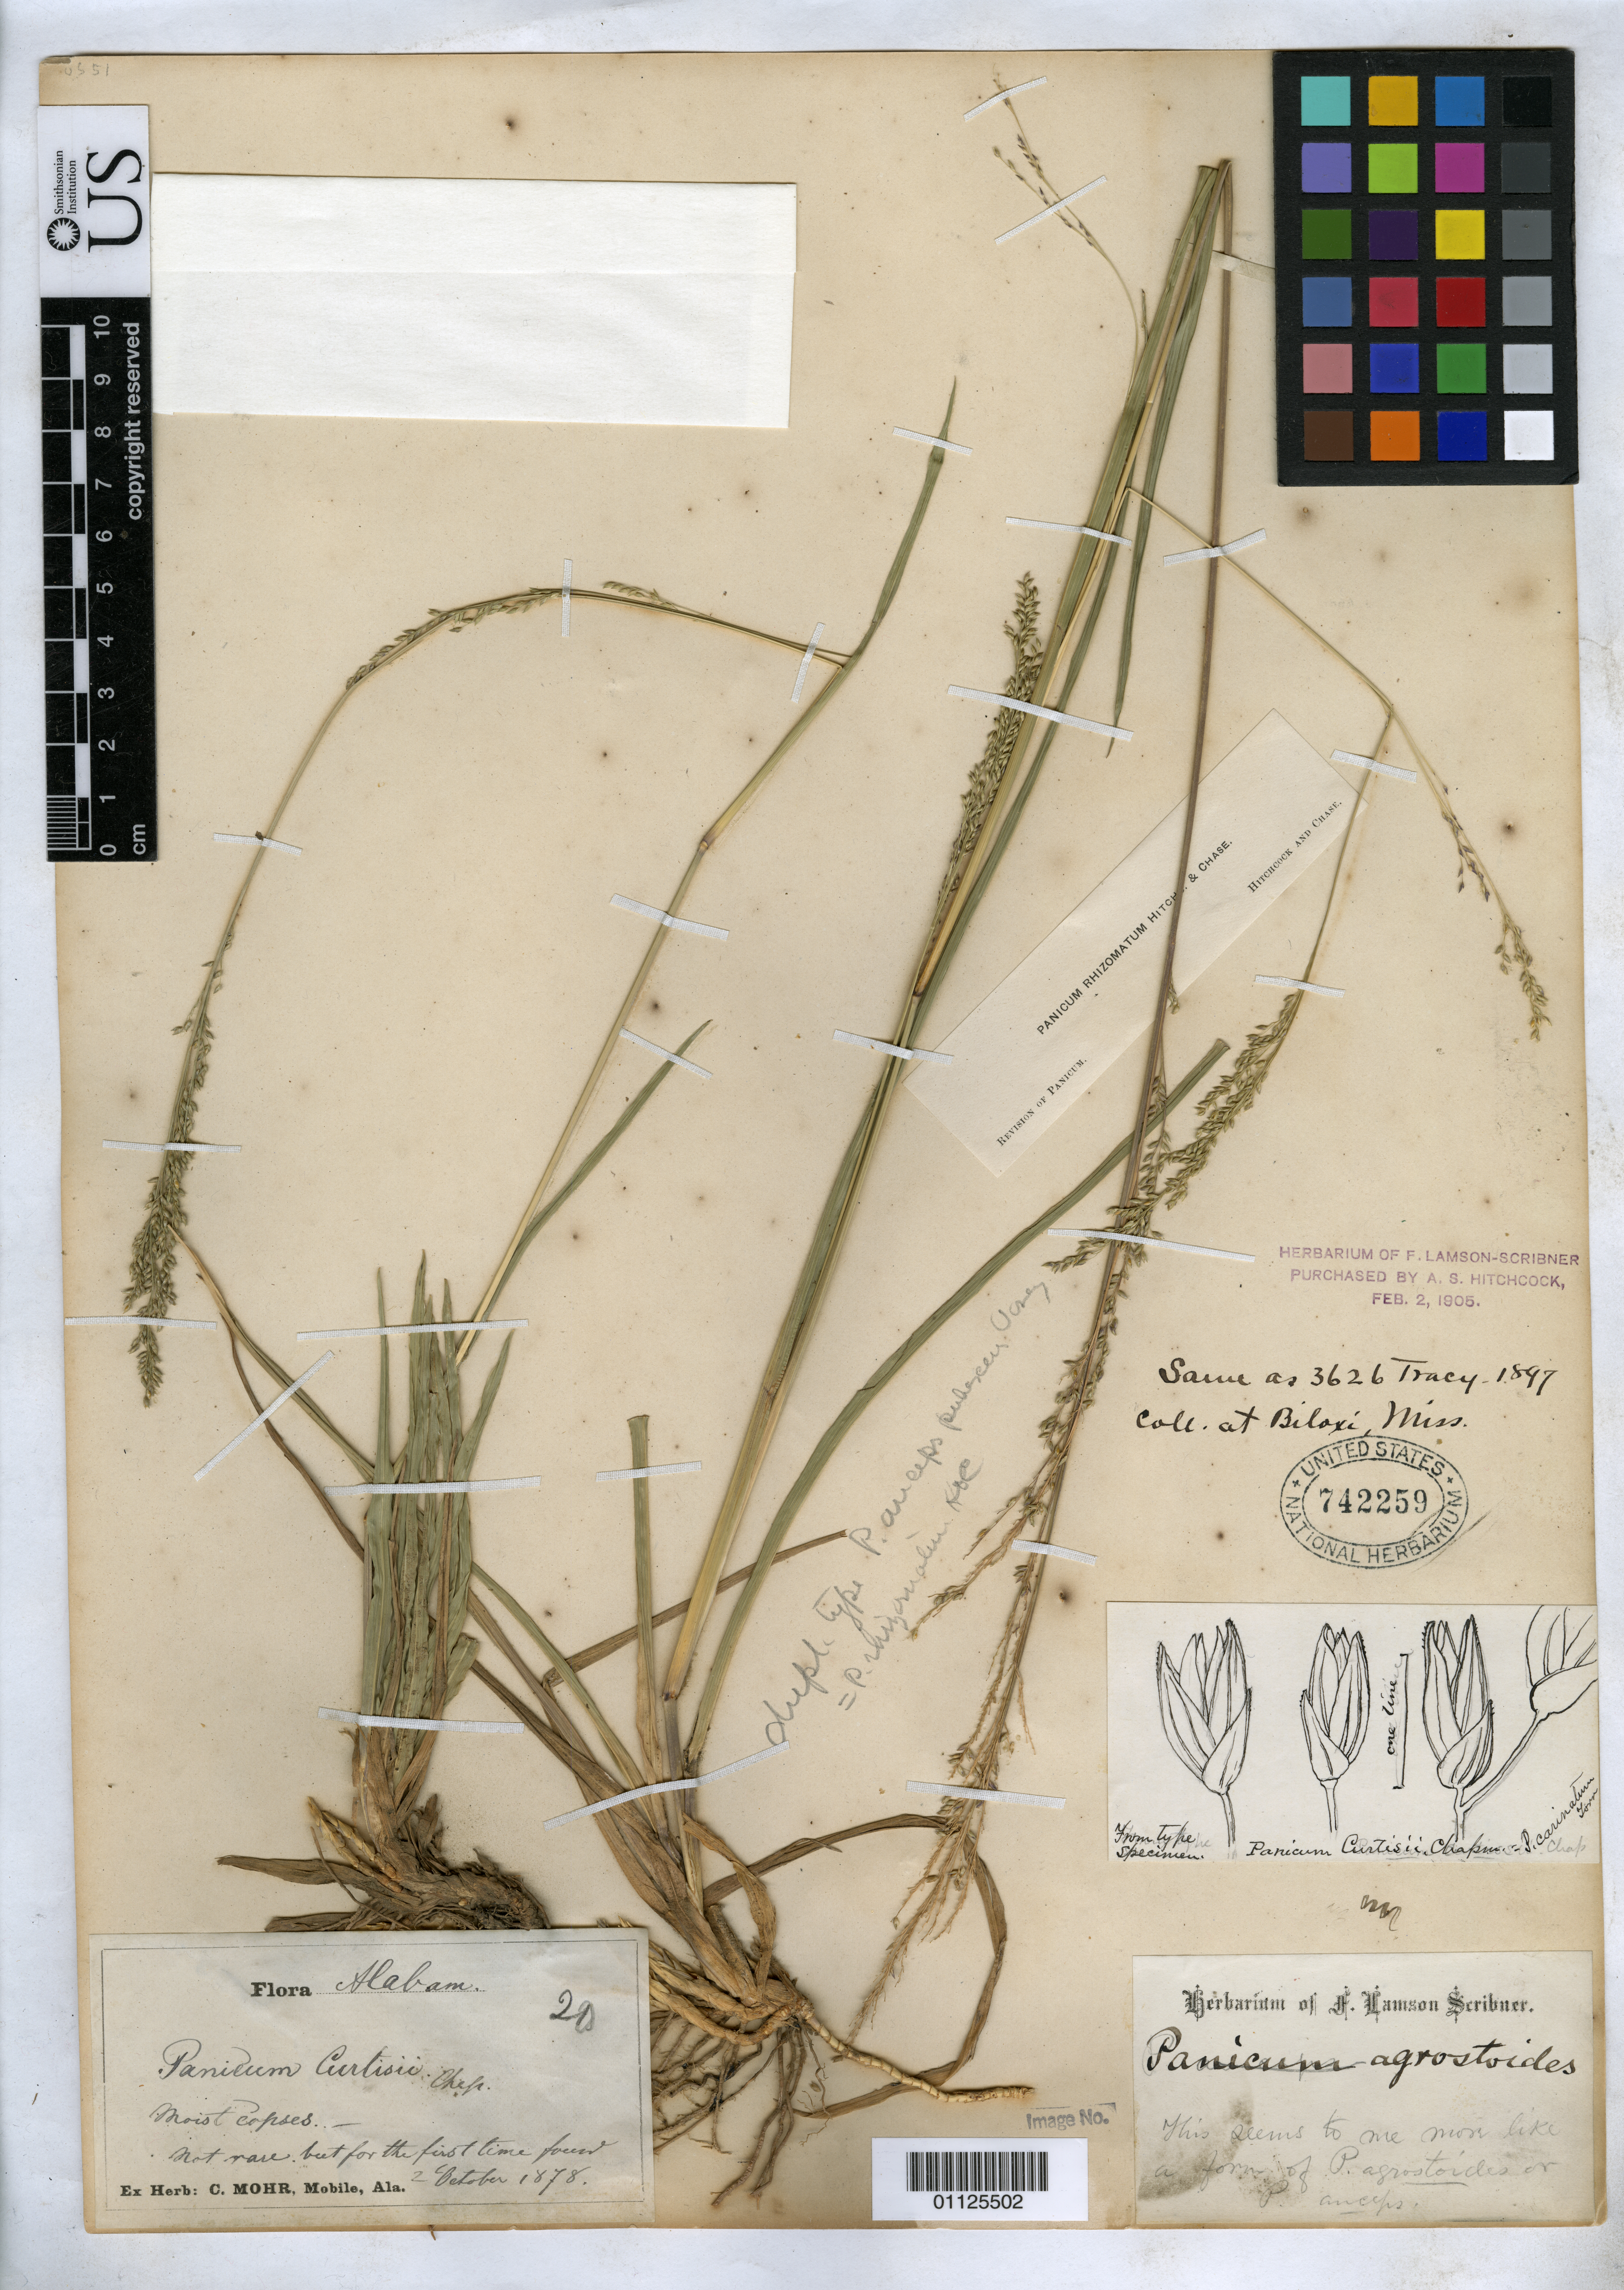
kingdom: Plantae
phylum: Tracheophyta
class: Liliopsida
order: Poales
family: Poaceae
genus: Panicum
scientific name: Panicum anceps var. pubescens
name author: Vasey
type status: Type Collection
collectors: C. T. Mohr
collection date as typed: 02 Oct 1878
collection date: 1878-10-02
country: United States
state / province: Alabama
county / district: Mobile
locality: Mobile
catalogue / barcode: US 742259